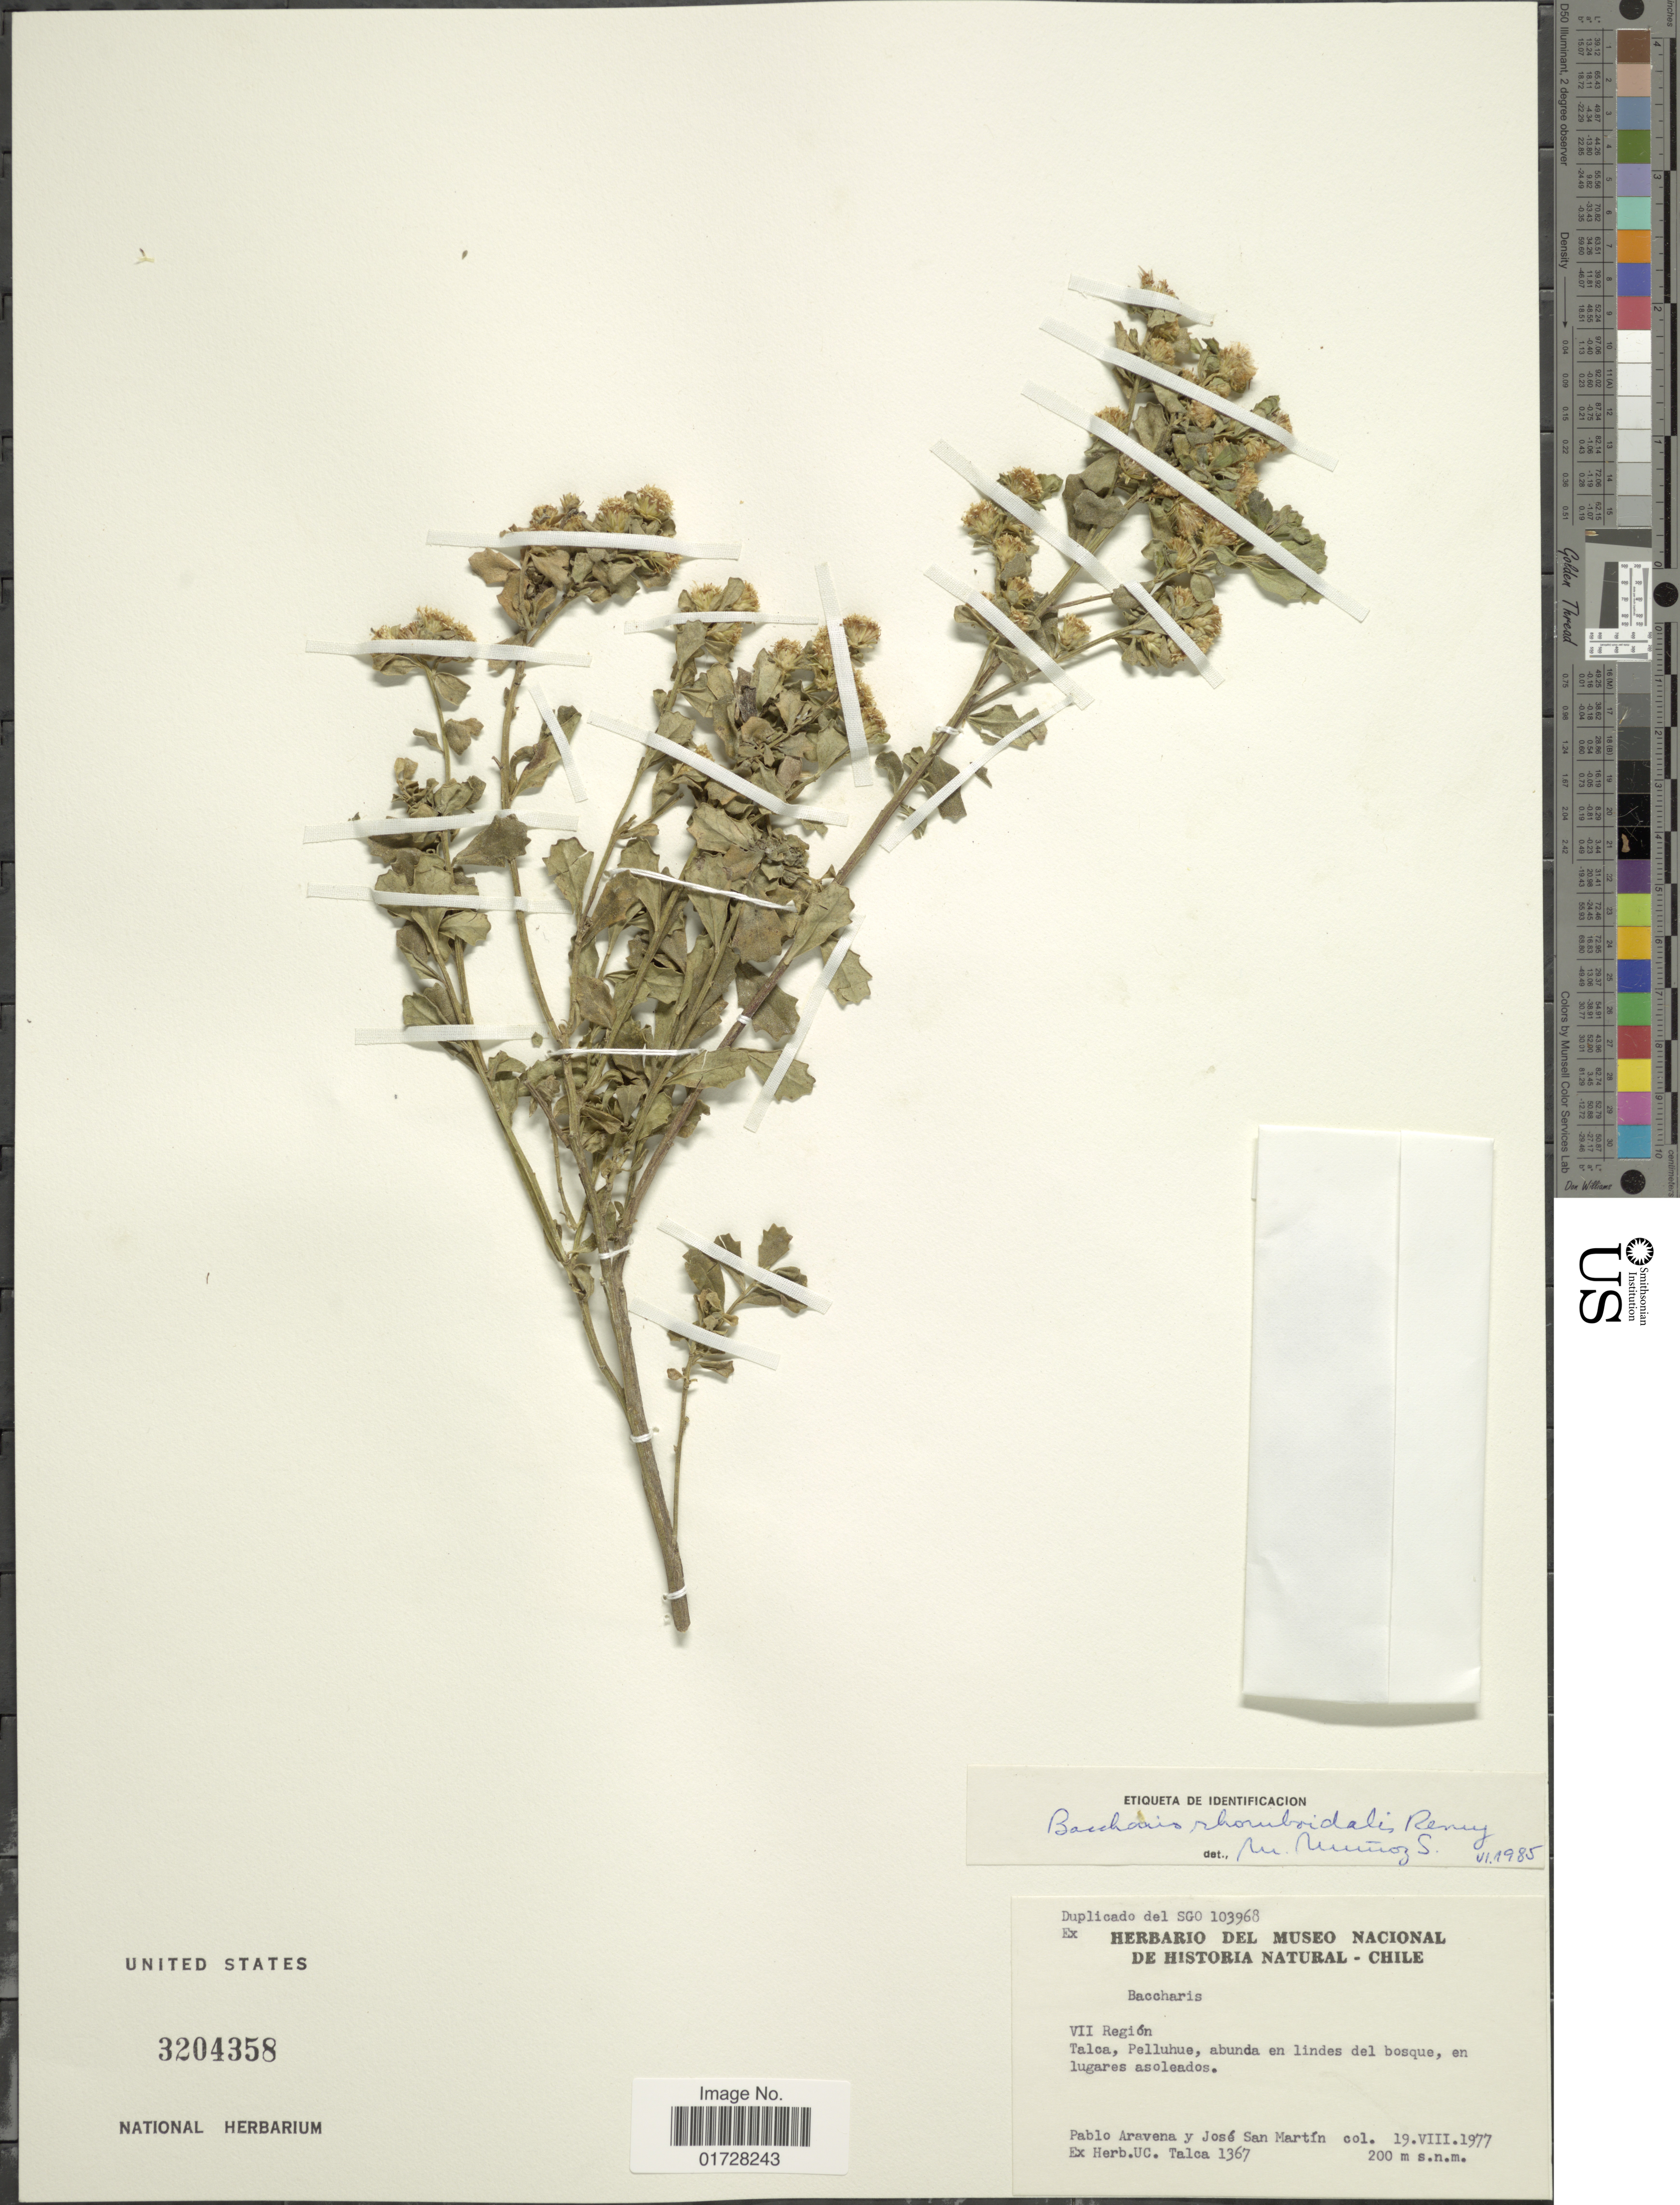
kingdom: Plantae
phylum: Tracheophyta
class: Magnoliopsida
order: Asterales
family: Asteraceae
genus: Baccharis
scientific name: Baccharis rhomboidalis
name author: J. Rémy in Gay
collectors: P. Aravena & J. San Martin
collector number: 1367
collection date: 1977-08-19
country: Chile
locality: V11 Region, Talca, Pelluhue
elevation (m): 200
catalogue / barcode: US 3204358